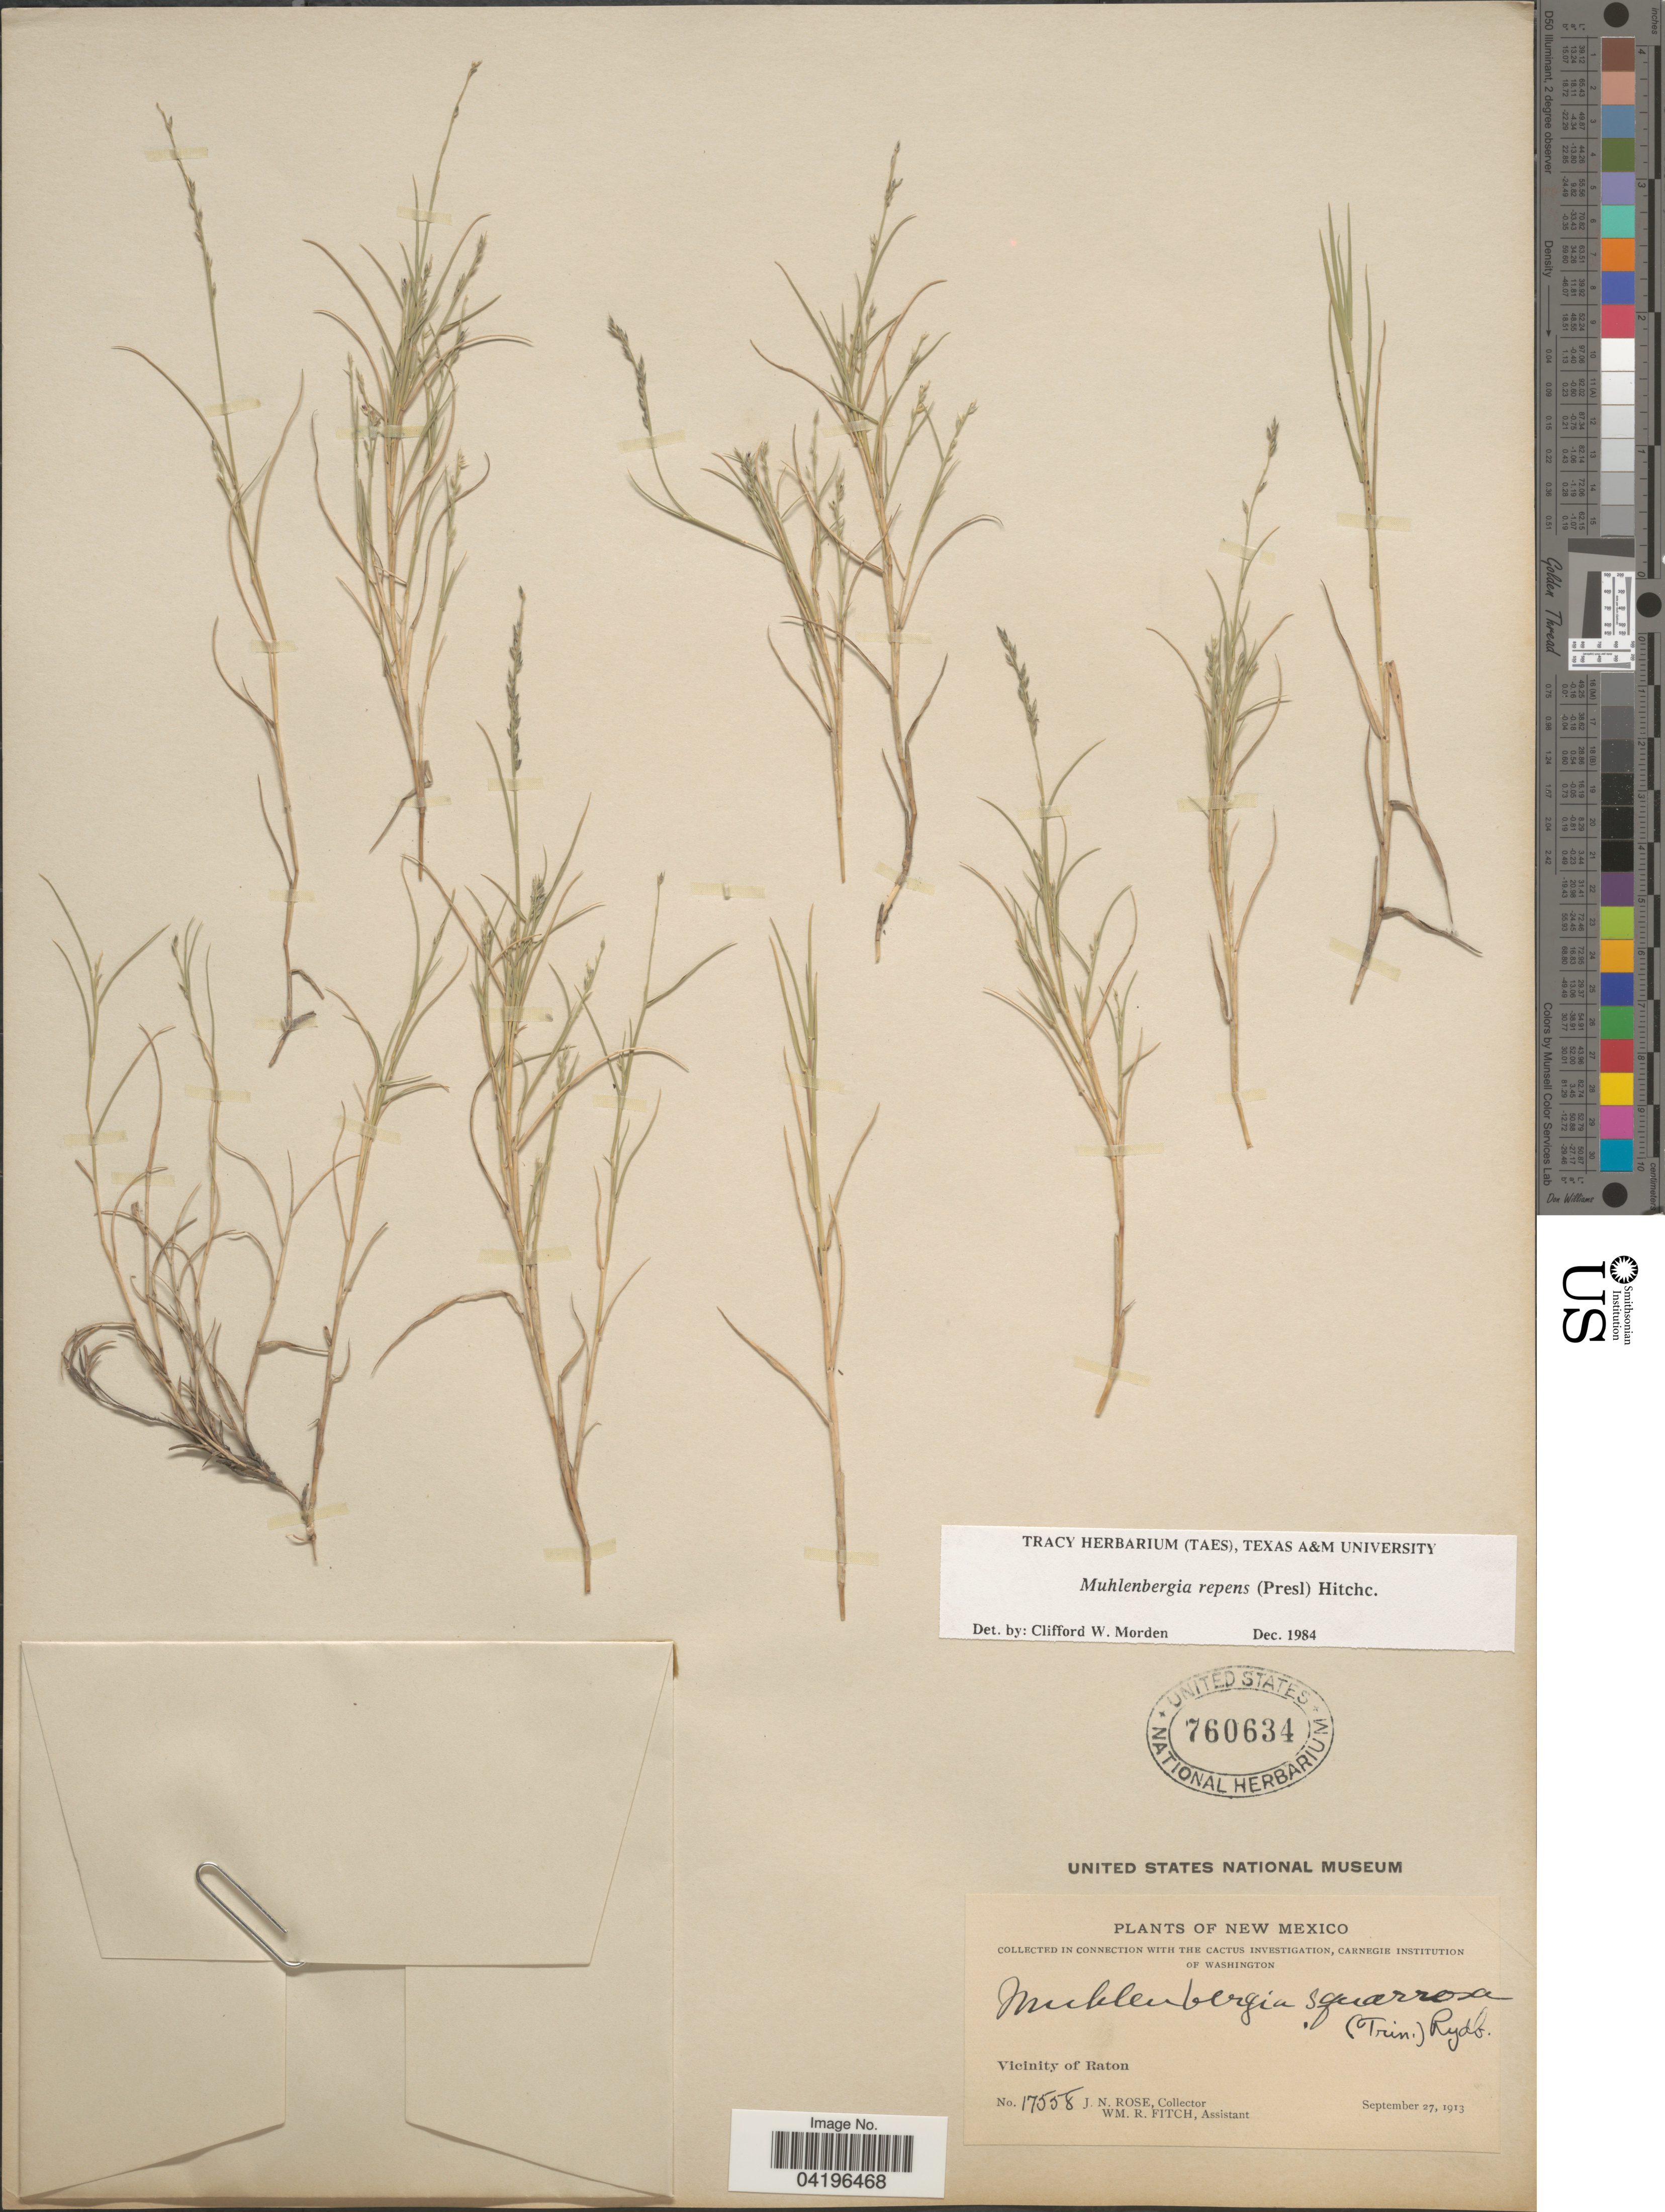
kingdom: Plantae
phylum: Tracheophyta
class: Liliopsida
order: Poales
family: Poaceae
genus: Muhlenbergia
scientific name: Muhlenbergia repens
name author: (J. Presl) Hitchc.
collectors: J. N. Rose & W. R. Fitch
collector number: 17558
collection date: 1913-09-27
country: United States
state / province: New Mexico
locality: Vicinity of Raton.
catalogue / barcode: US 760634